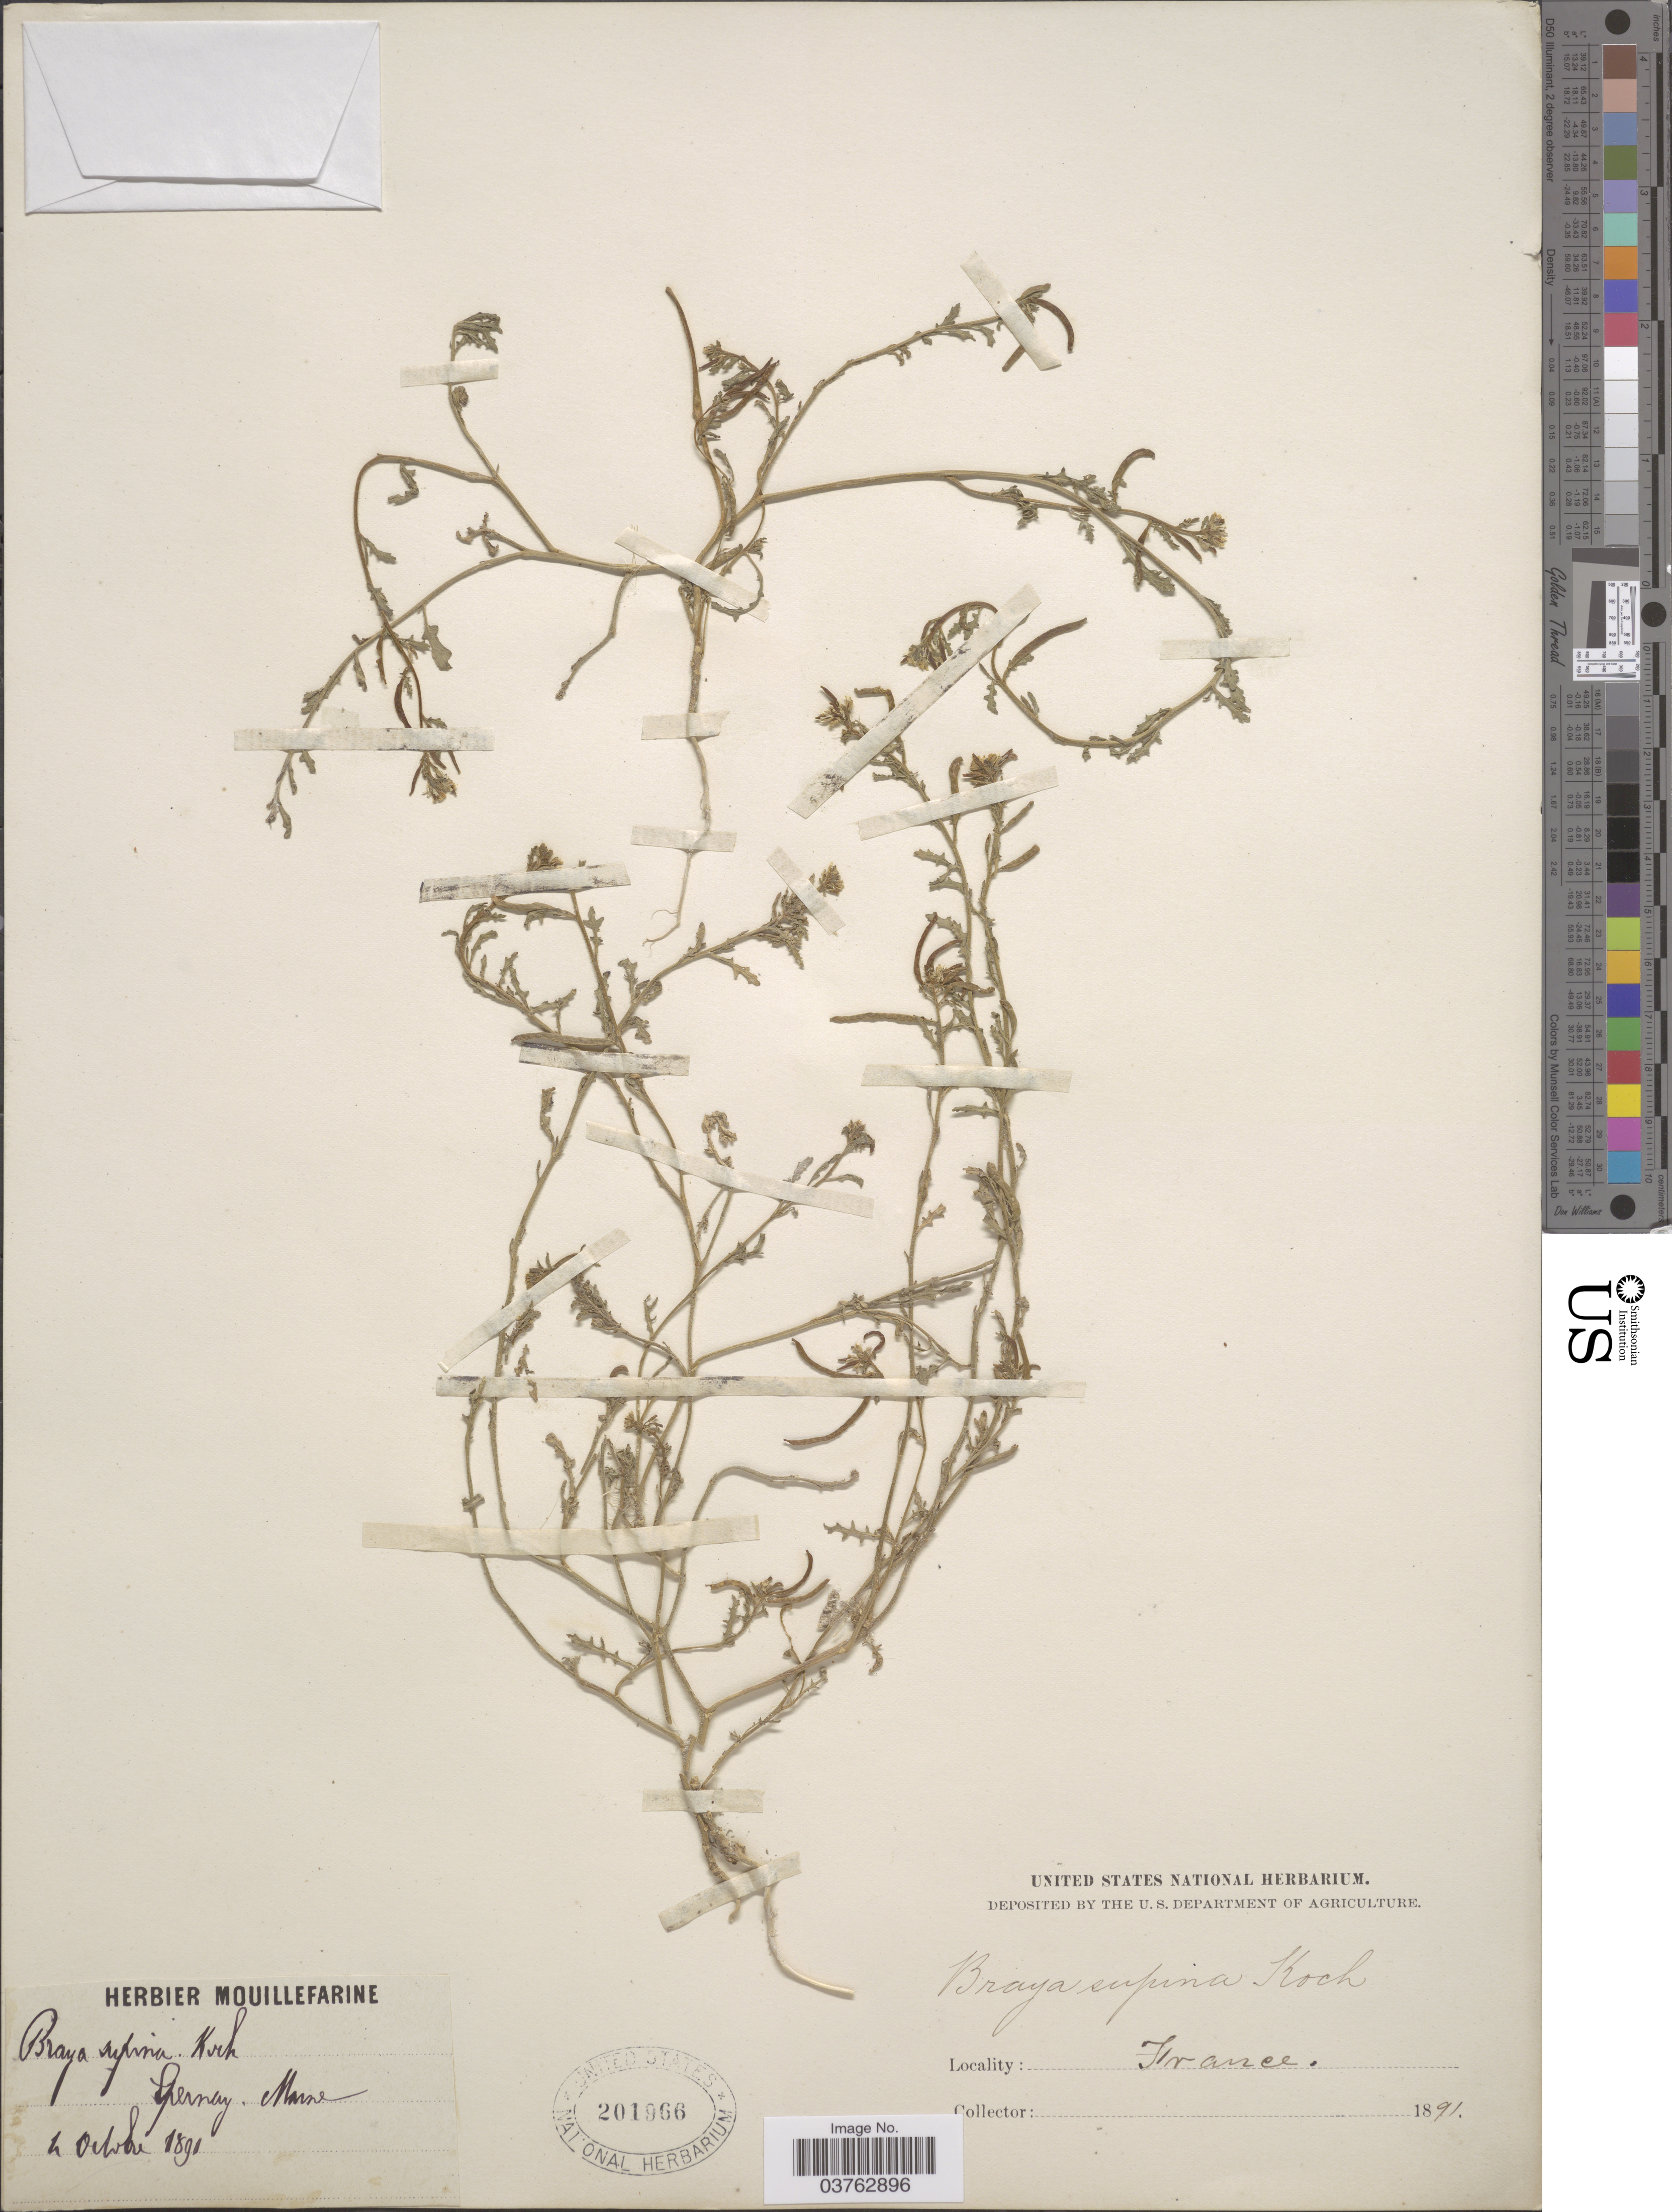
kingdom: Plantae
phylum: Tracheophyta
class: Magnoliopsida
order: Brassicales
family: Brassicaceae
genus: Braya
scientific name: Braya supina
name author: (L.) W.D.J. Koch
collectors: ex herb. Mouillefarine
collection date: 1891-10-04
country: France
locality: Epernay. Marne.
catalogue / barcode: US 201966